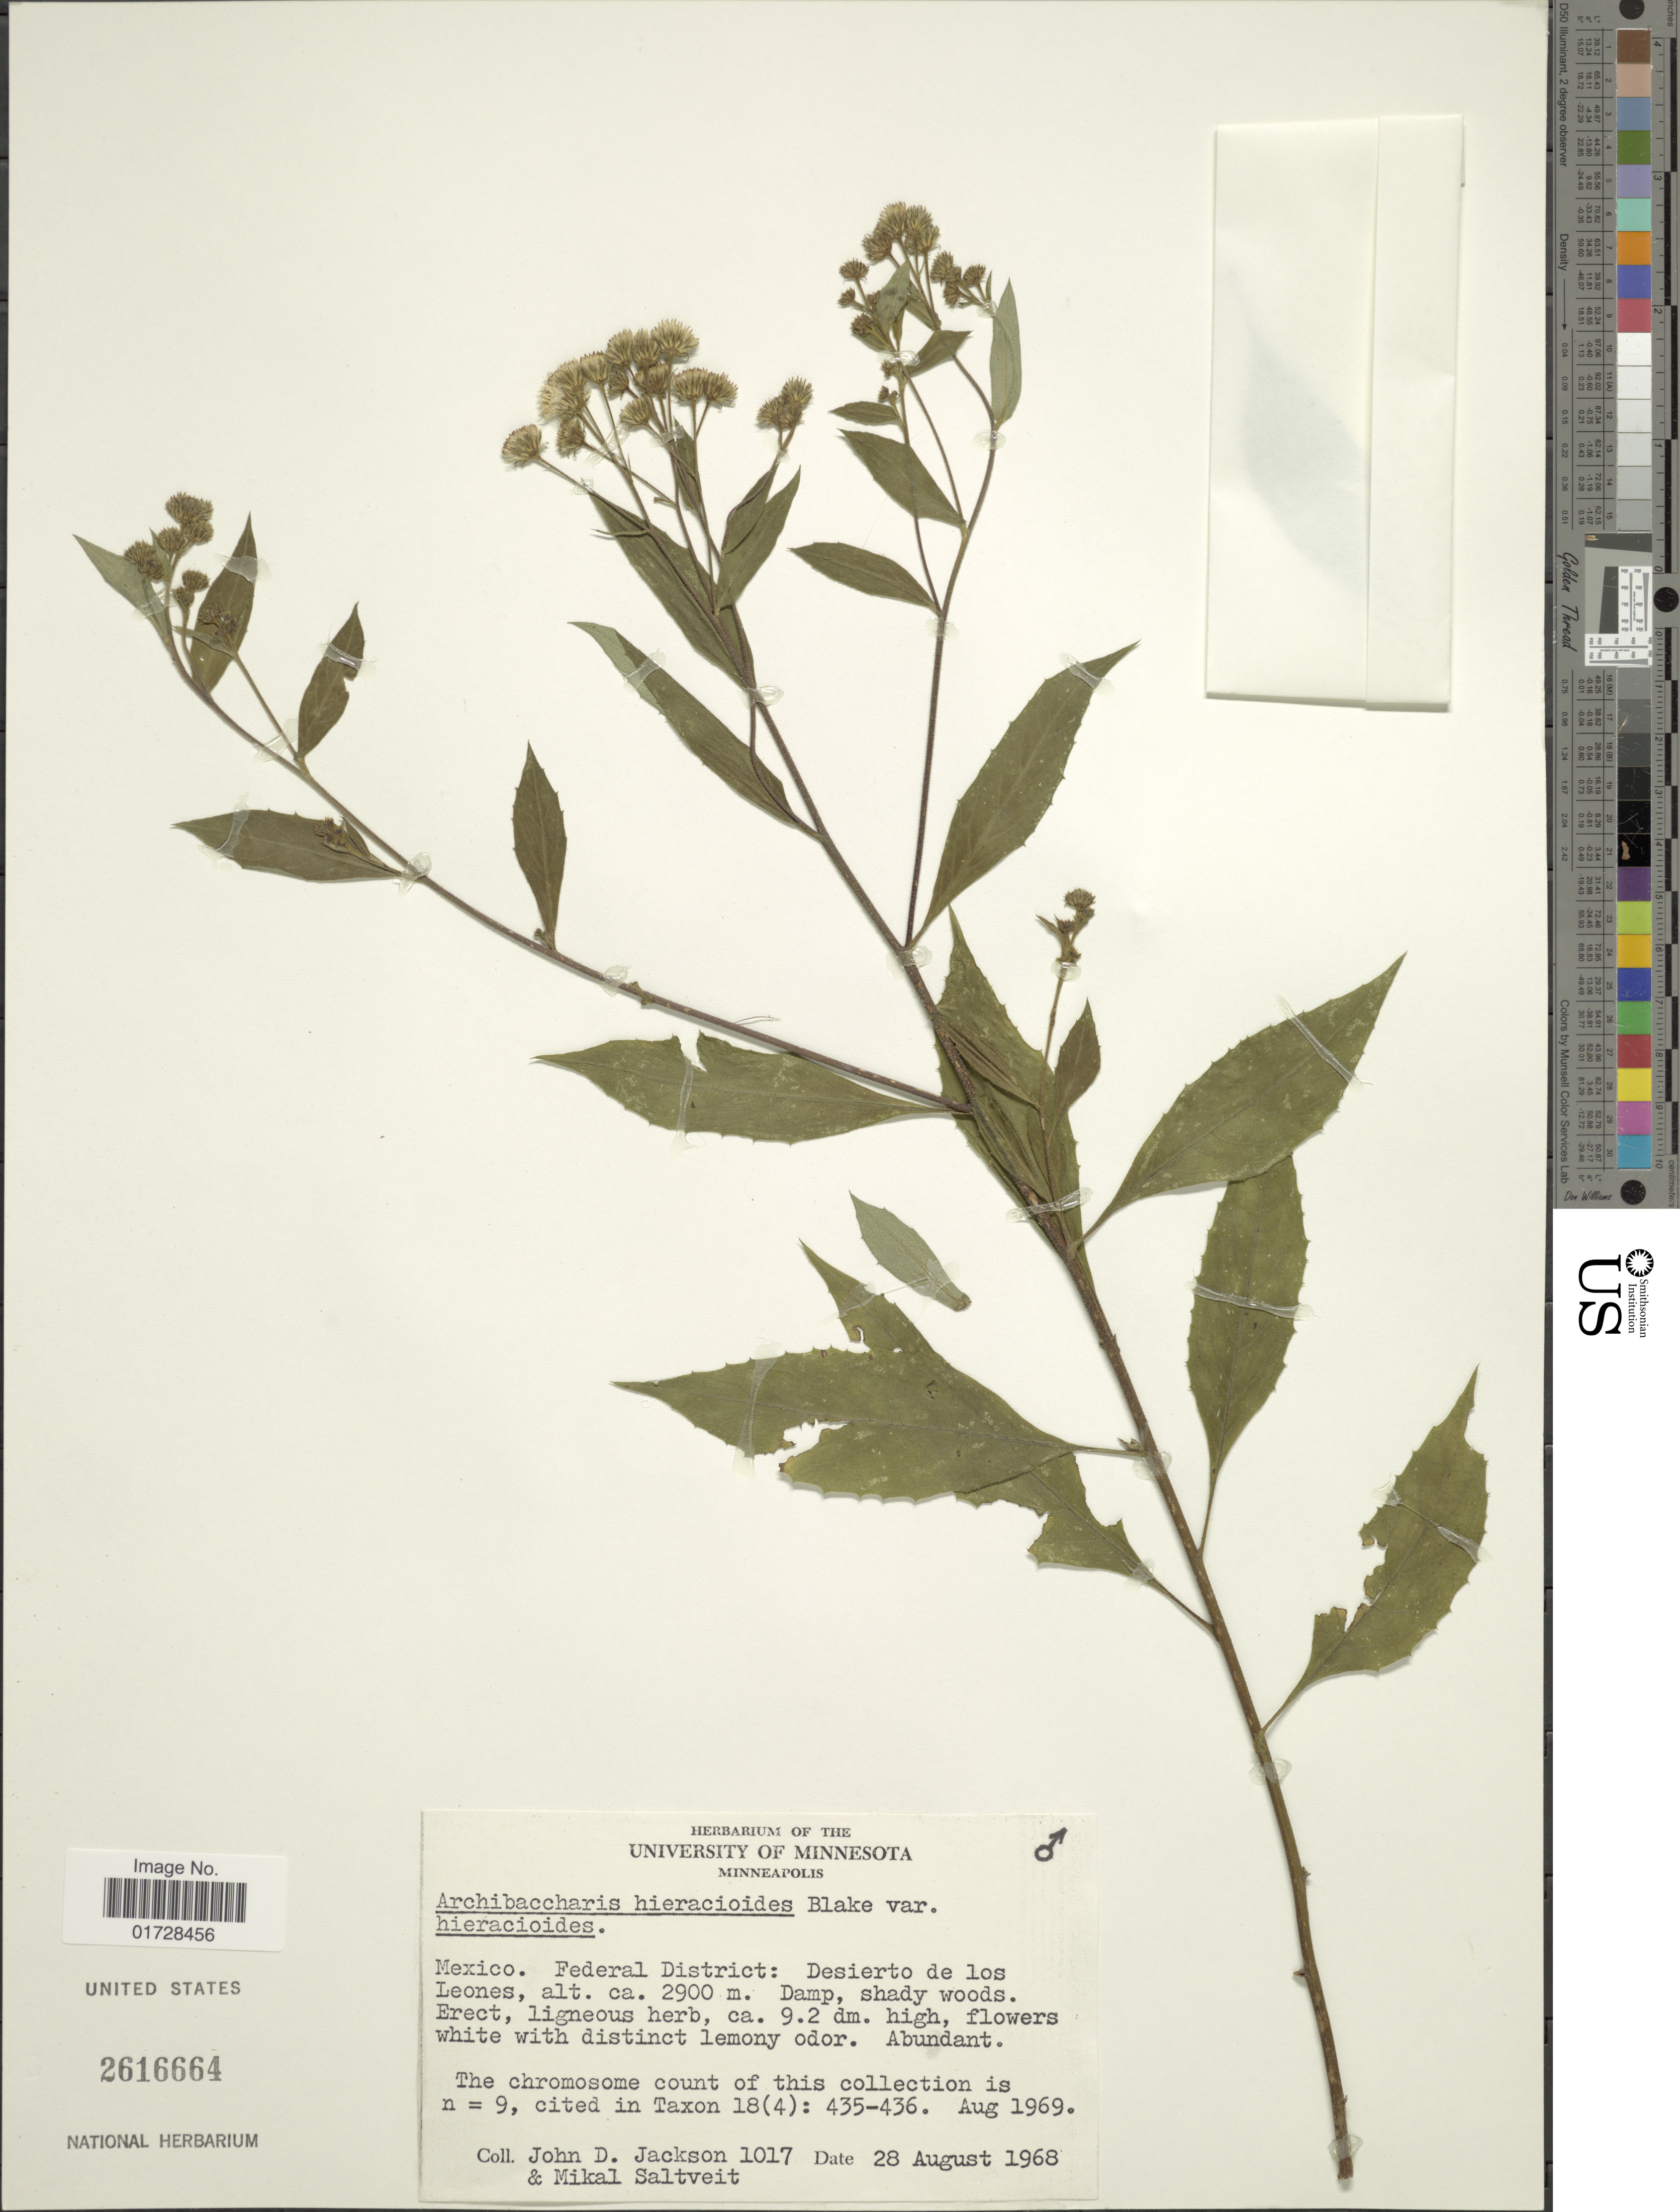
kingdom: Plantae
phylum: Tracheophyta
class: Magnoliopsida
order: Asterales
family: Asteraceae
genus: Archibaccharis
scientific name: Archibaccharis hieracioides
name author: (S.F. Blake) S.F. Blake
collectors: J. Jackson & M. Saltveit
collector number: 1017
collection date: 1968-08-28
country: Mexico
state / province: Distrito Federal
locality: Federal District, Desierto de los Leones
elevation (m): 2900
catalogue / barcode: US 2616664